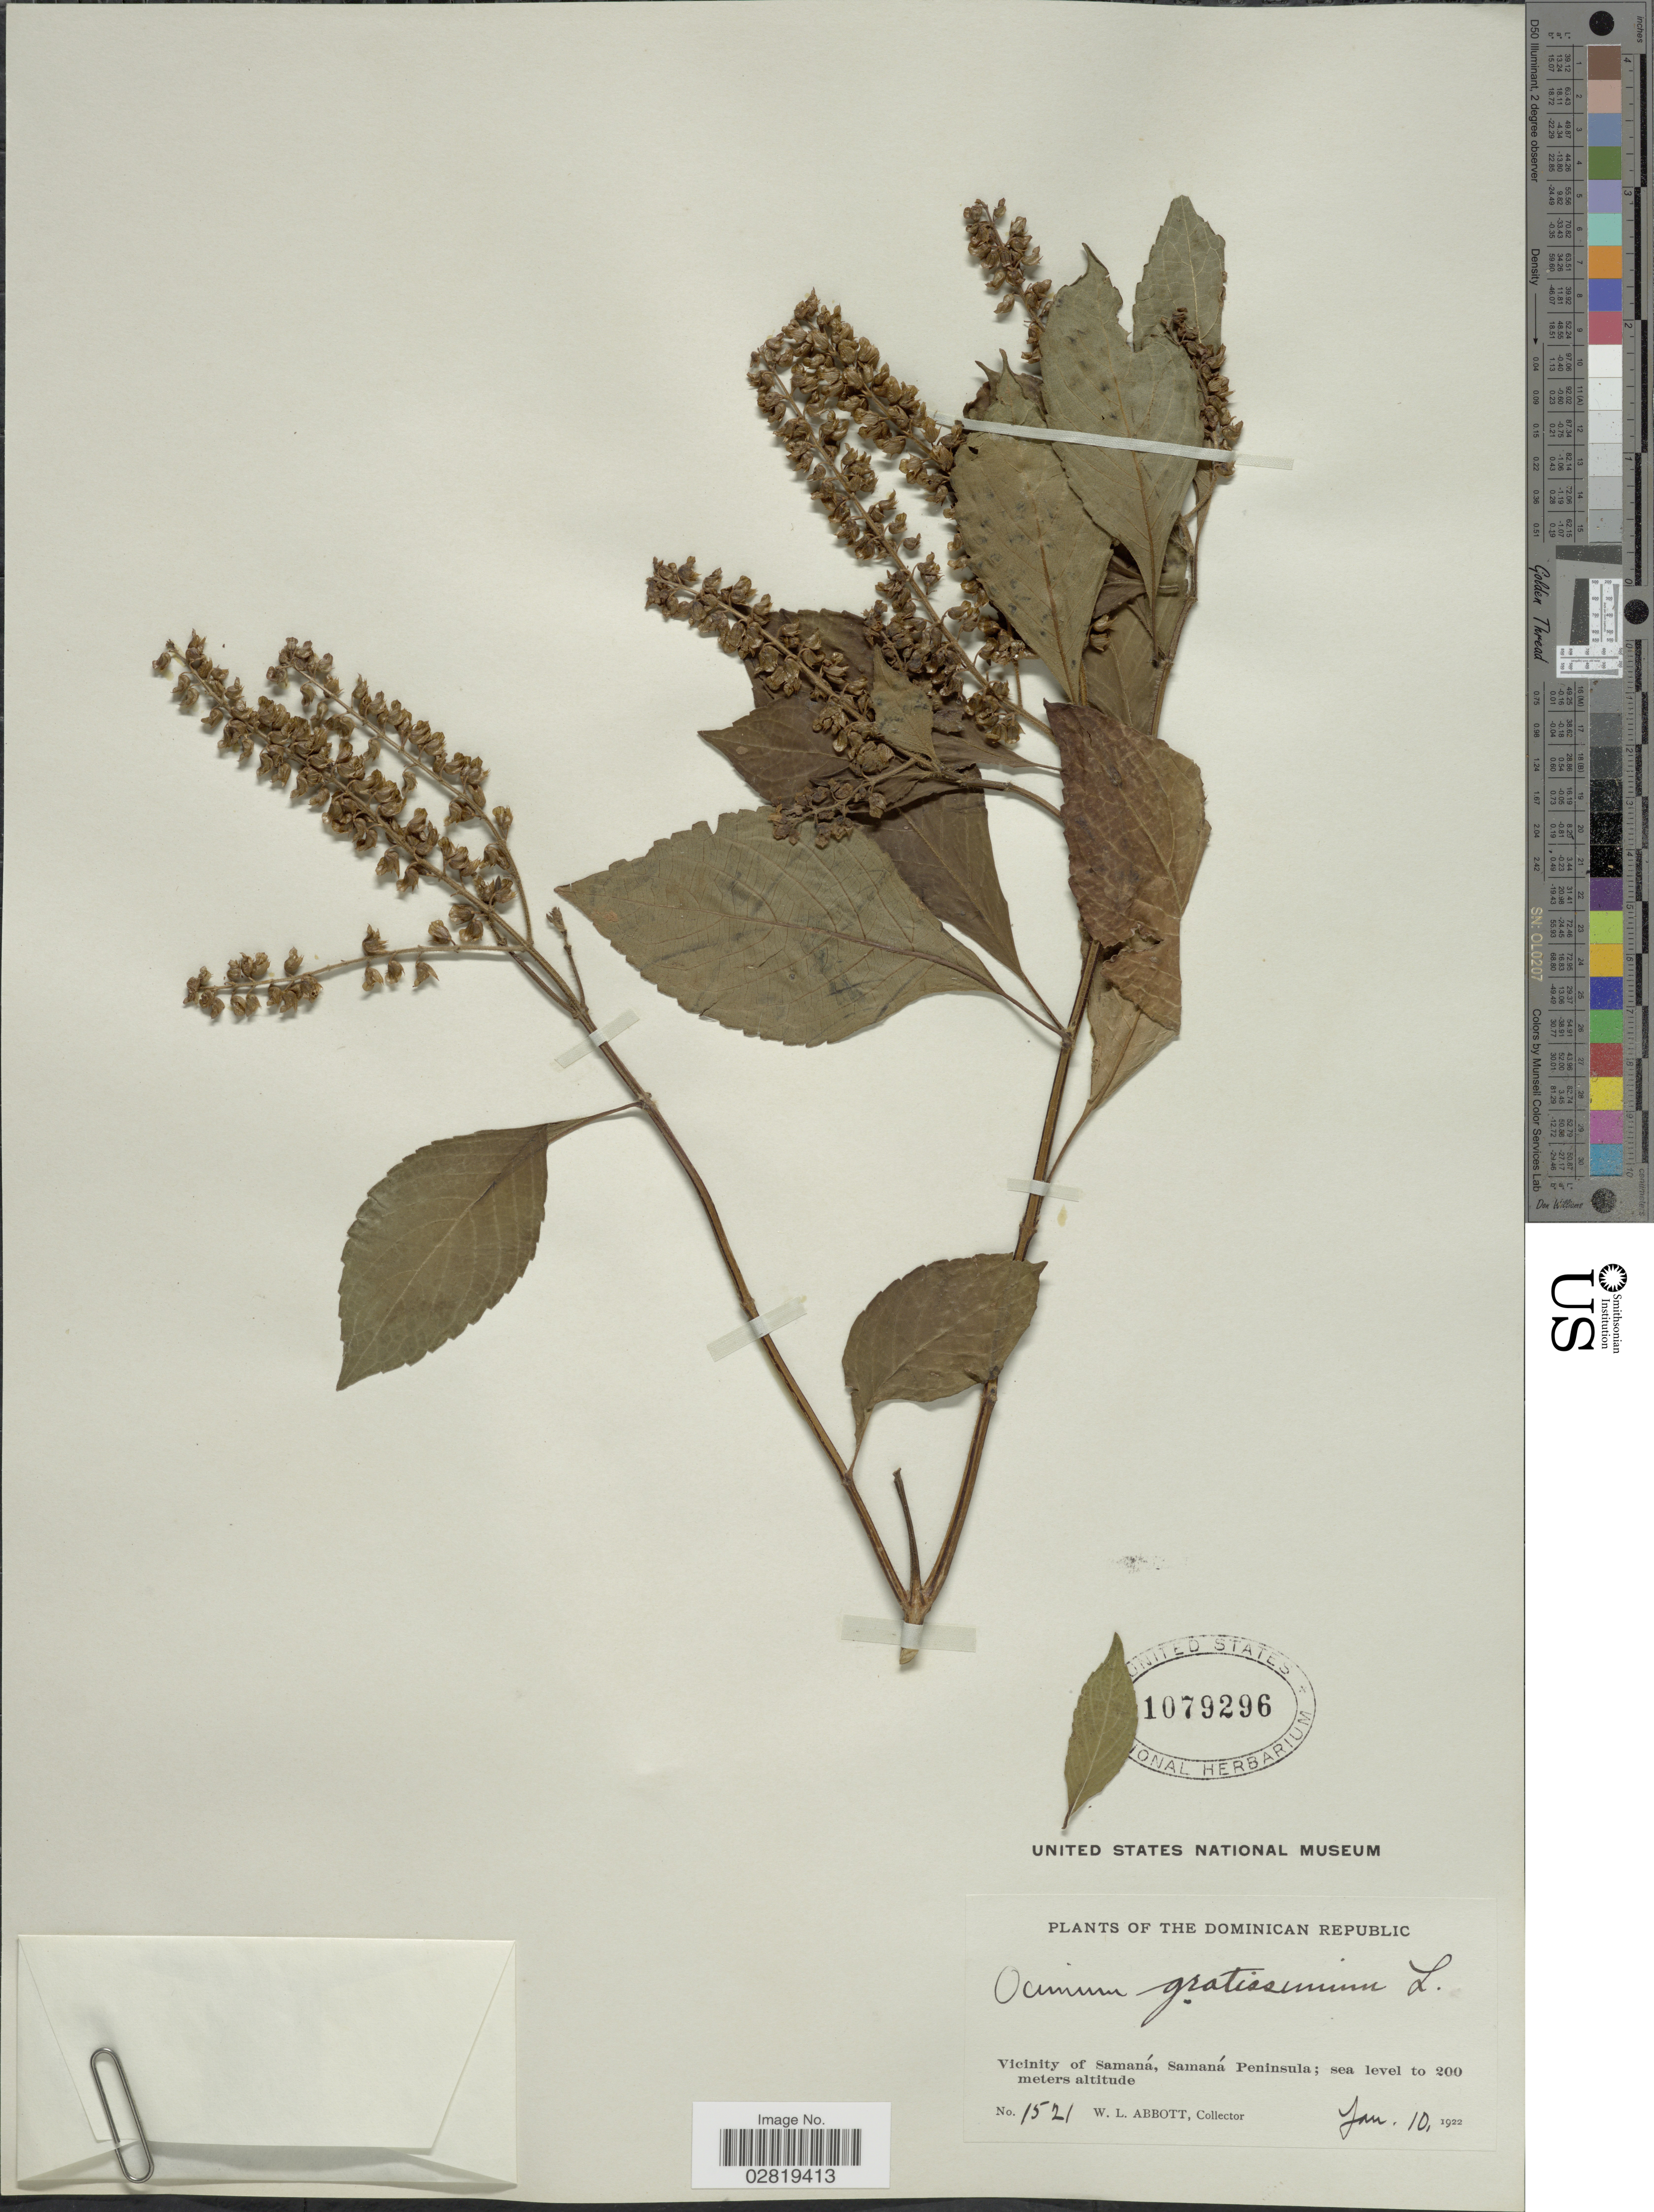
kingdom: Plantae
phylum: Tracheophyta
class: Magnoliopsida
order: Lamiales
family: Lamiaceae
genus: Ocimum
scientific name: Ocimum gratissimum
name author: L.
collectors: W. L. Abbott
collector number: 1521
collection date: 1922-01-10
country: Dominican Republic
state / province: Samaná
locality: Vicinity of Samaná, Samaná Peninsula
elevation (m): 0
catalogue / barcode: US 1079296